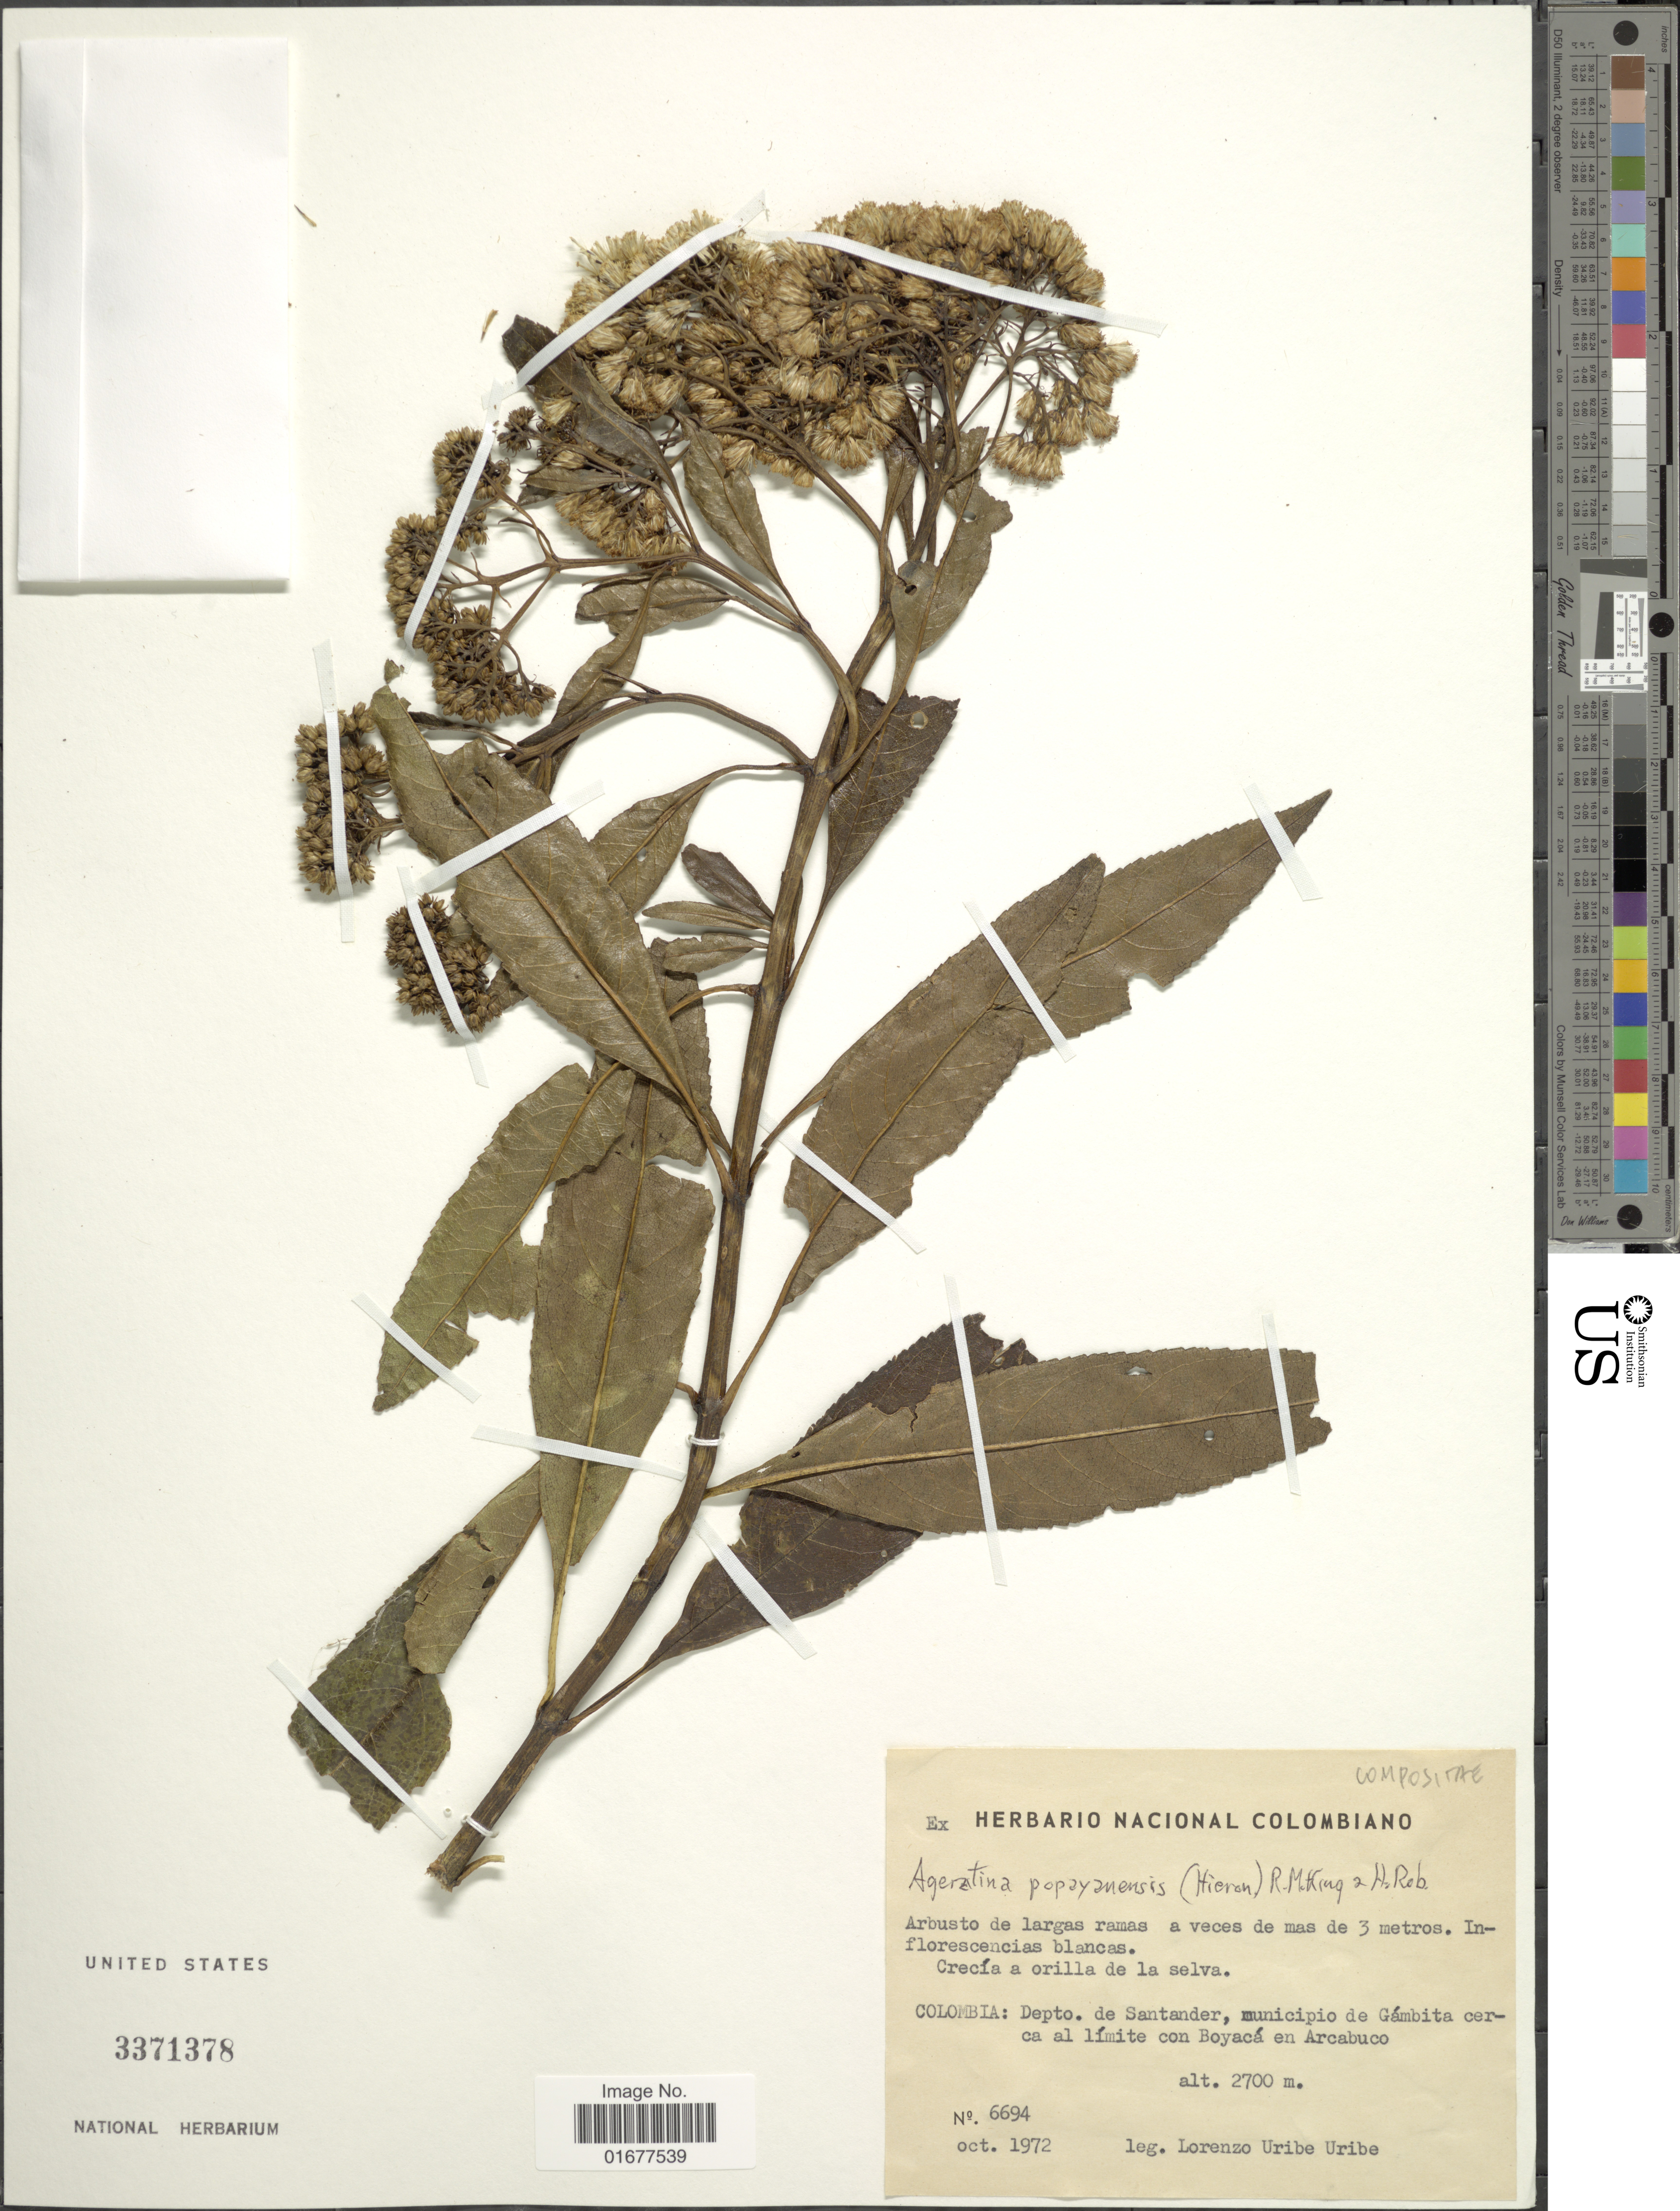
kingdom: Plantae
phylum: Tracheophyta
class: Magnoliopsida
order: Asterales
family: Asteraceae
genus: Ageratina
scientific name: Ageratina popayanensis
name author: (H. Rob.) R.M. King & H. Rob.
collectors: L. Uribe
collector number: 6694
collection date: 1972-10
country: Colombia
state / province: Santander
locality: Municipio de Gambita cerca al limite con Boyaca en Arcabuco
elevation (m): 2700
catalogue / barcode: US 3371378